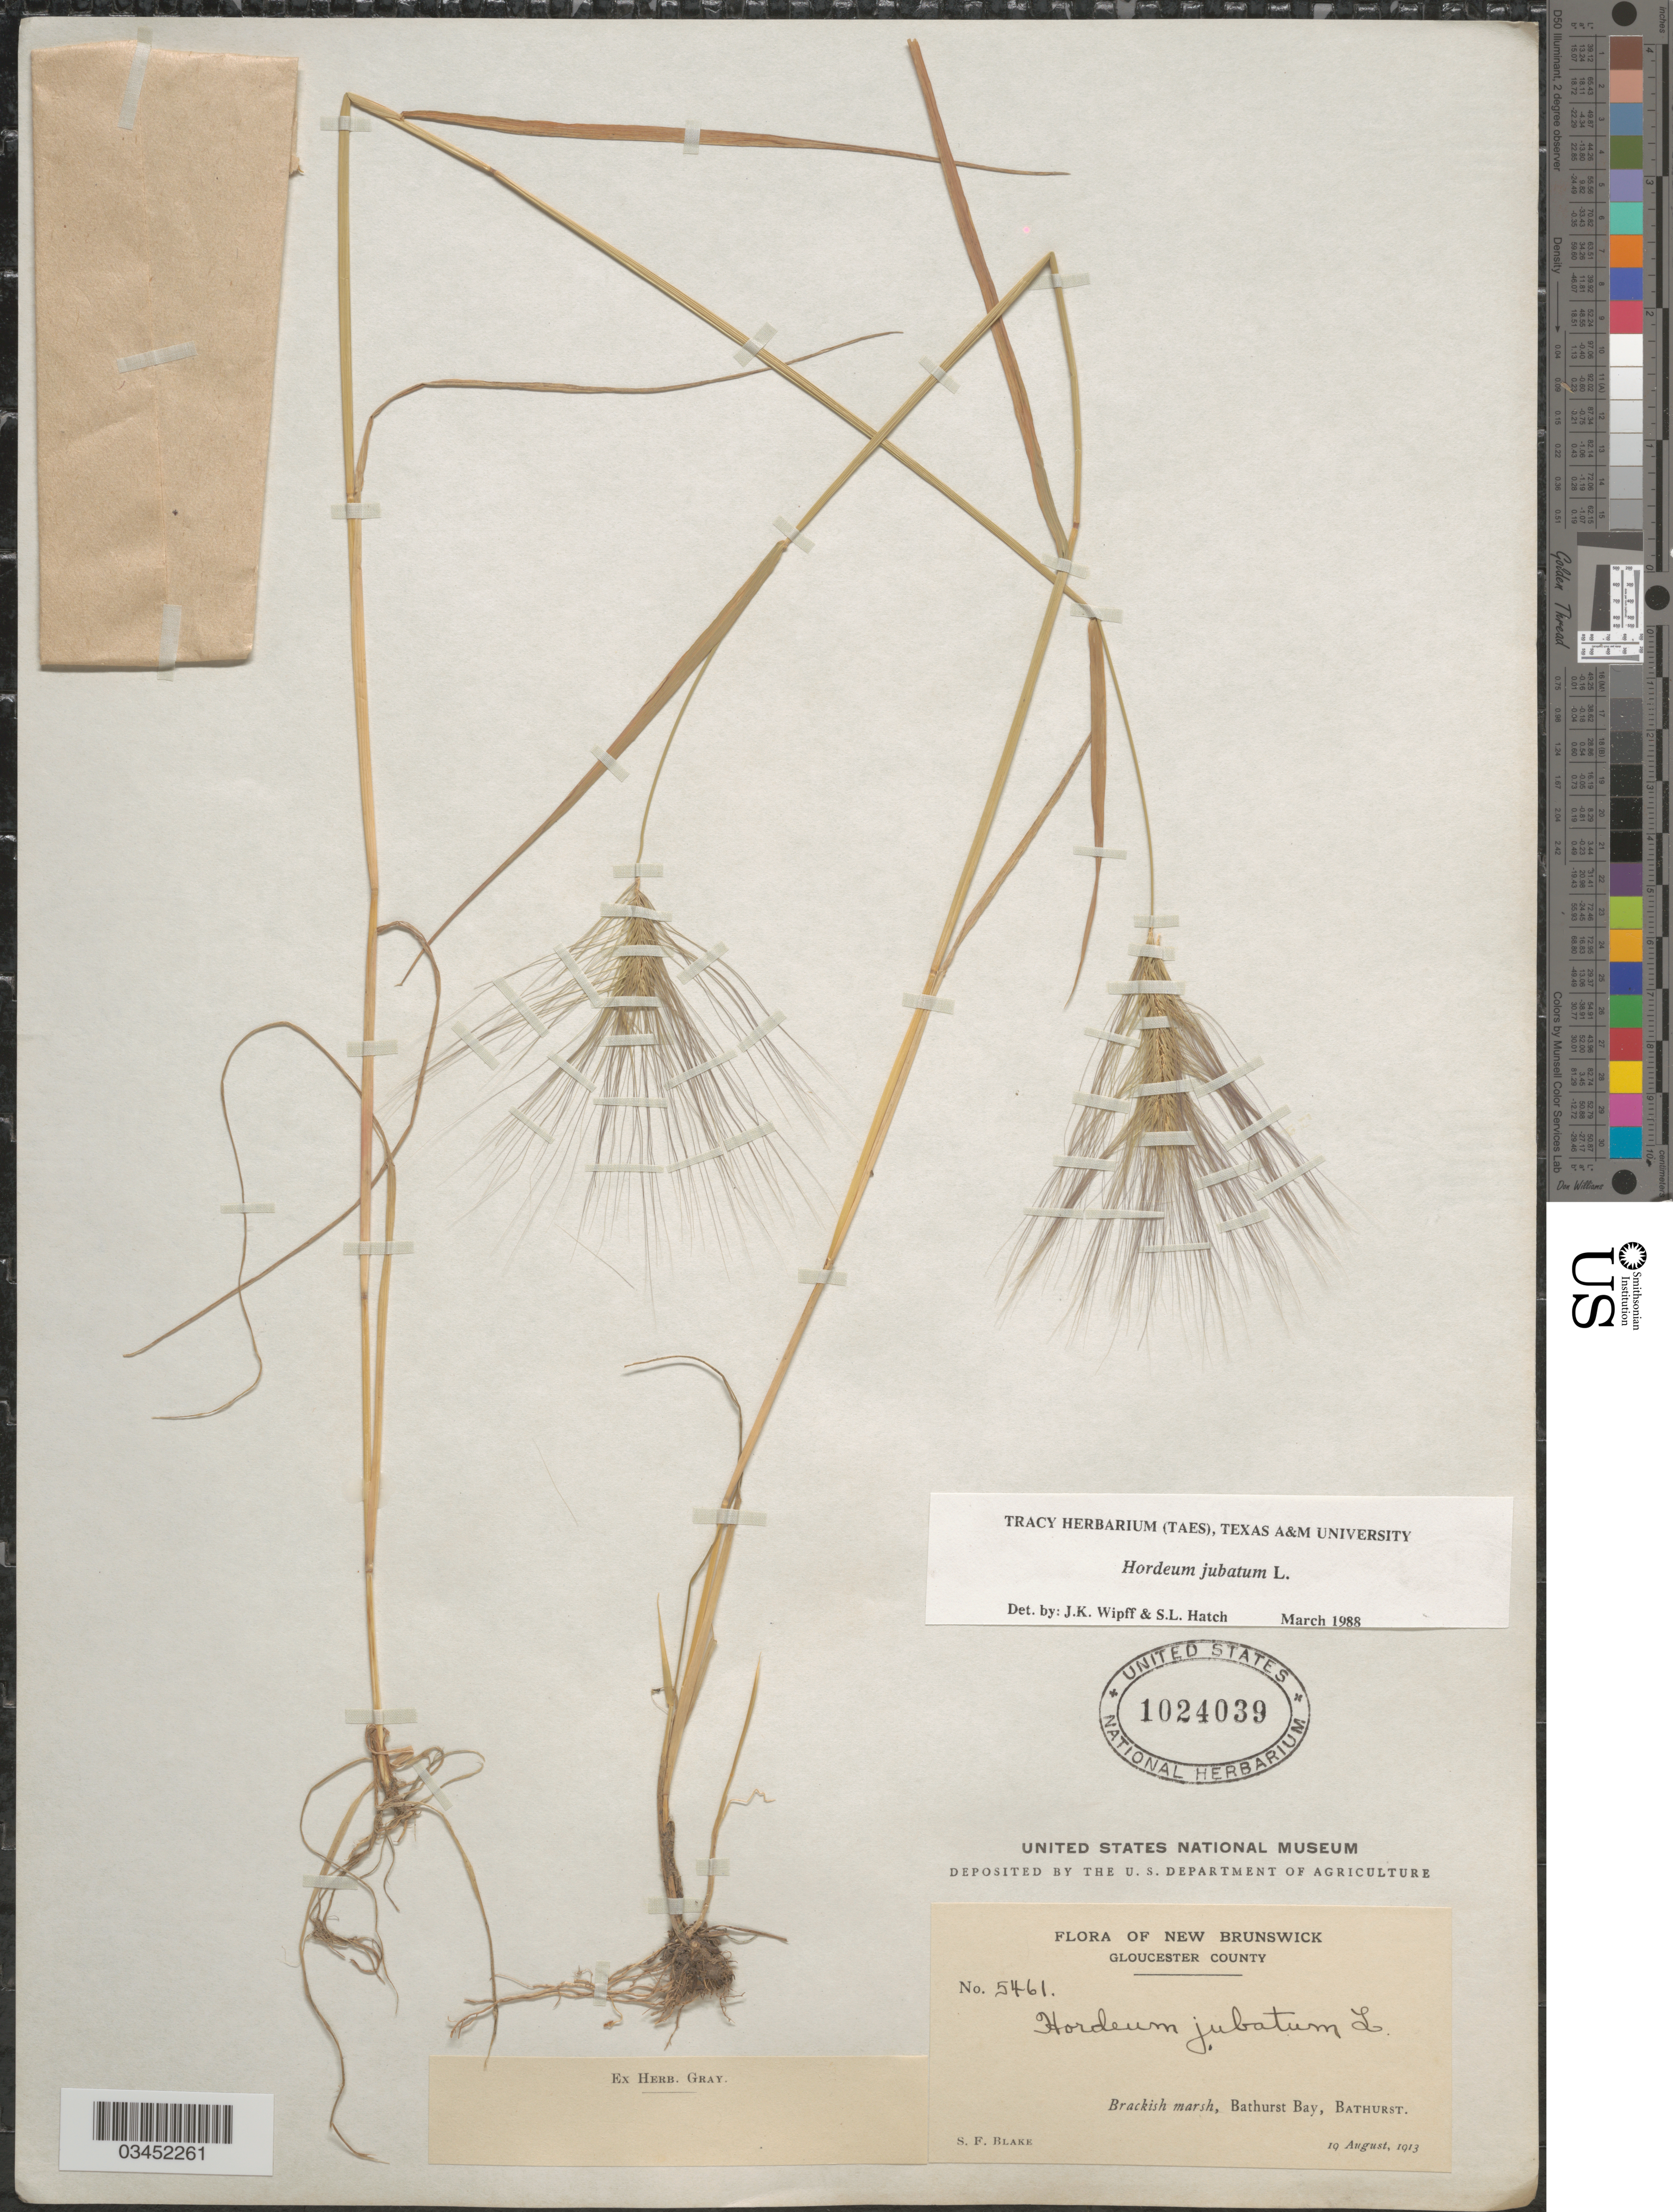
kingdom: Plantae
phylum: Tracheophyta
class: Liliopsida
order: Poales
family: Poaceae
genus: Hordeum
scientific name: Hordeum jubatum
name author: L.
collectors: S. Blake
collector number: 5461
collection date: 1913-08-19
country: Canada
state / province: New Brunswick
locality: Gloucester County. Brackish marsh, Bathurst Bay, Bathurst.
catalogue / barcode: US 1024039